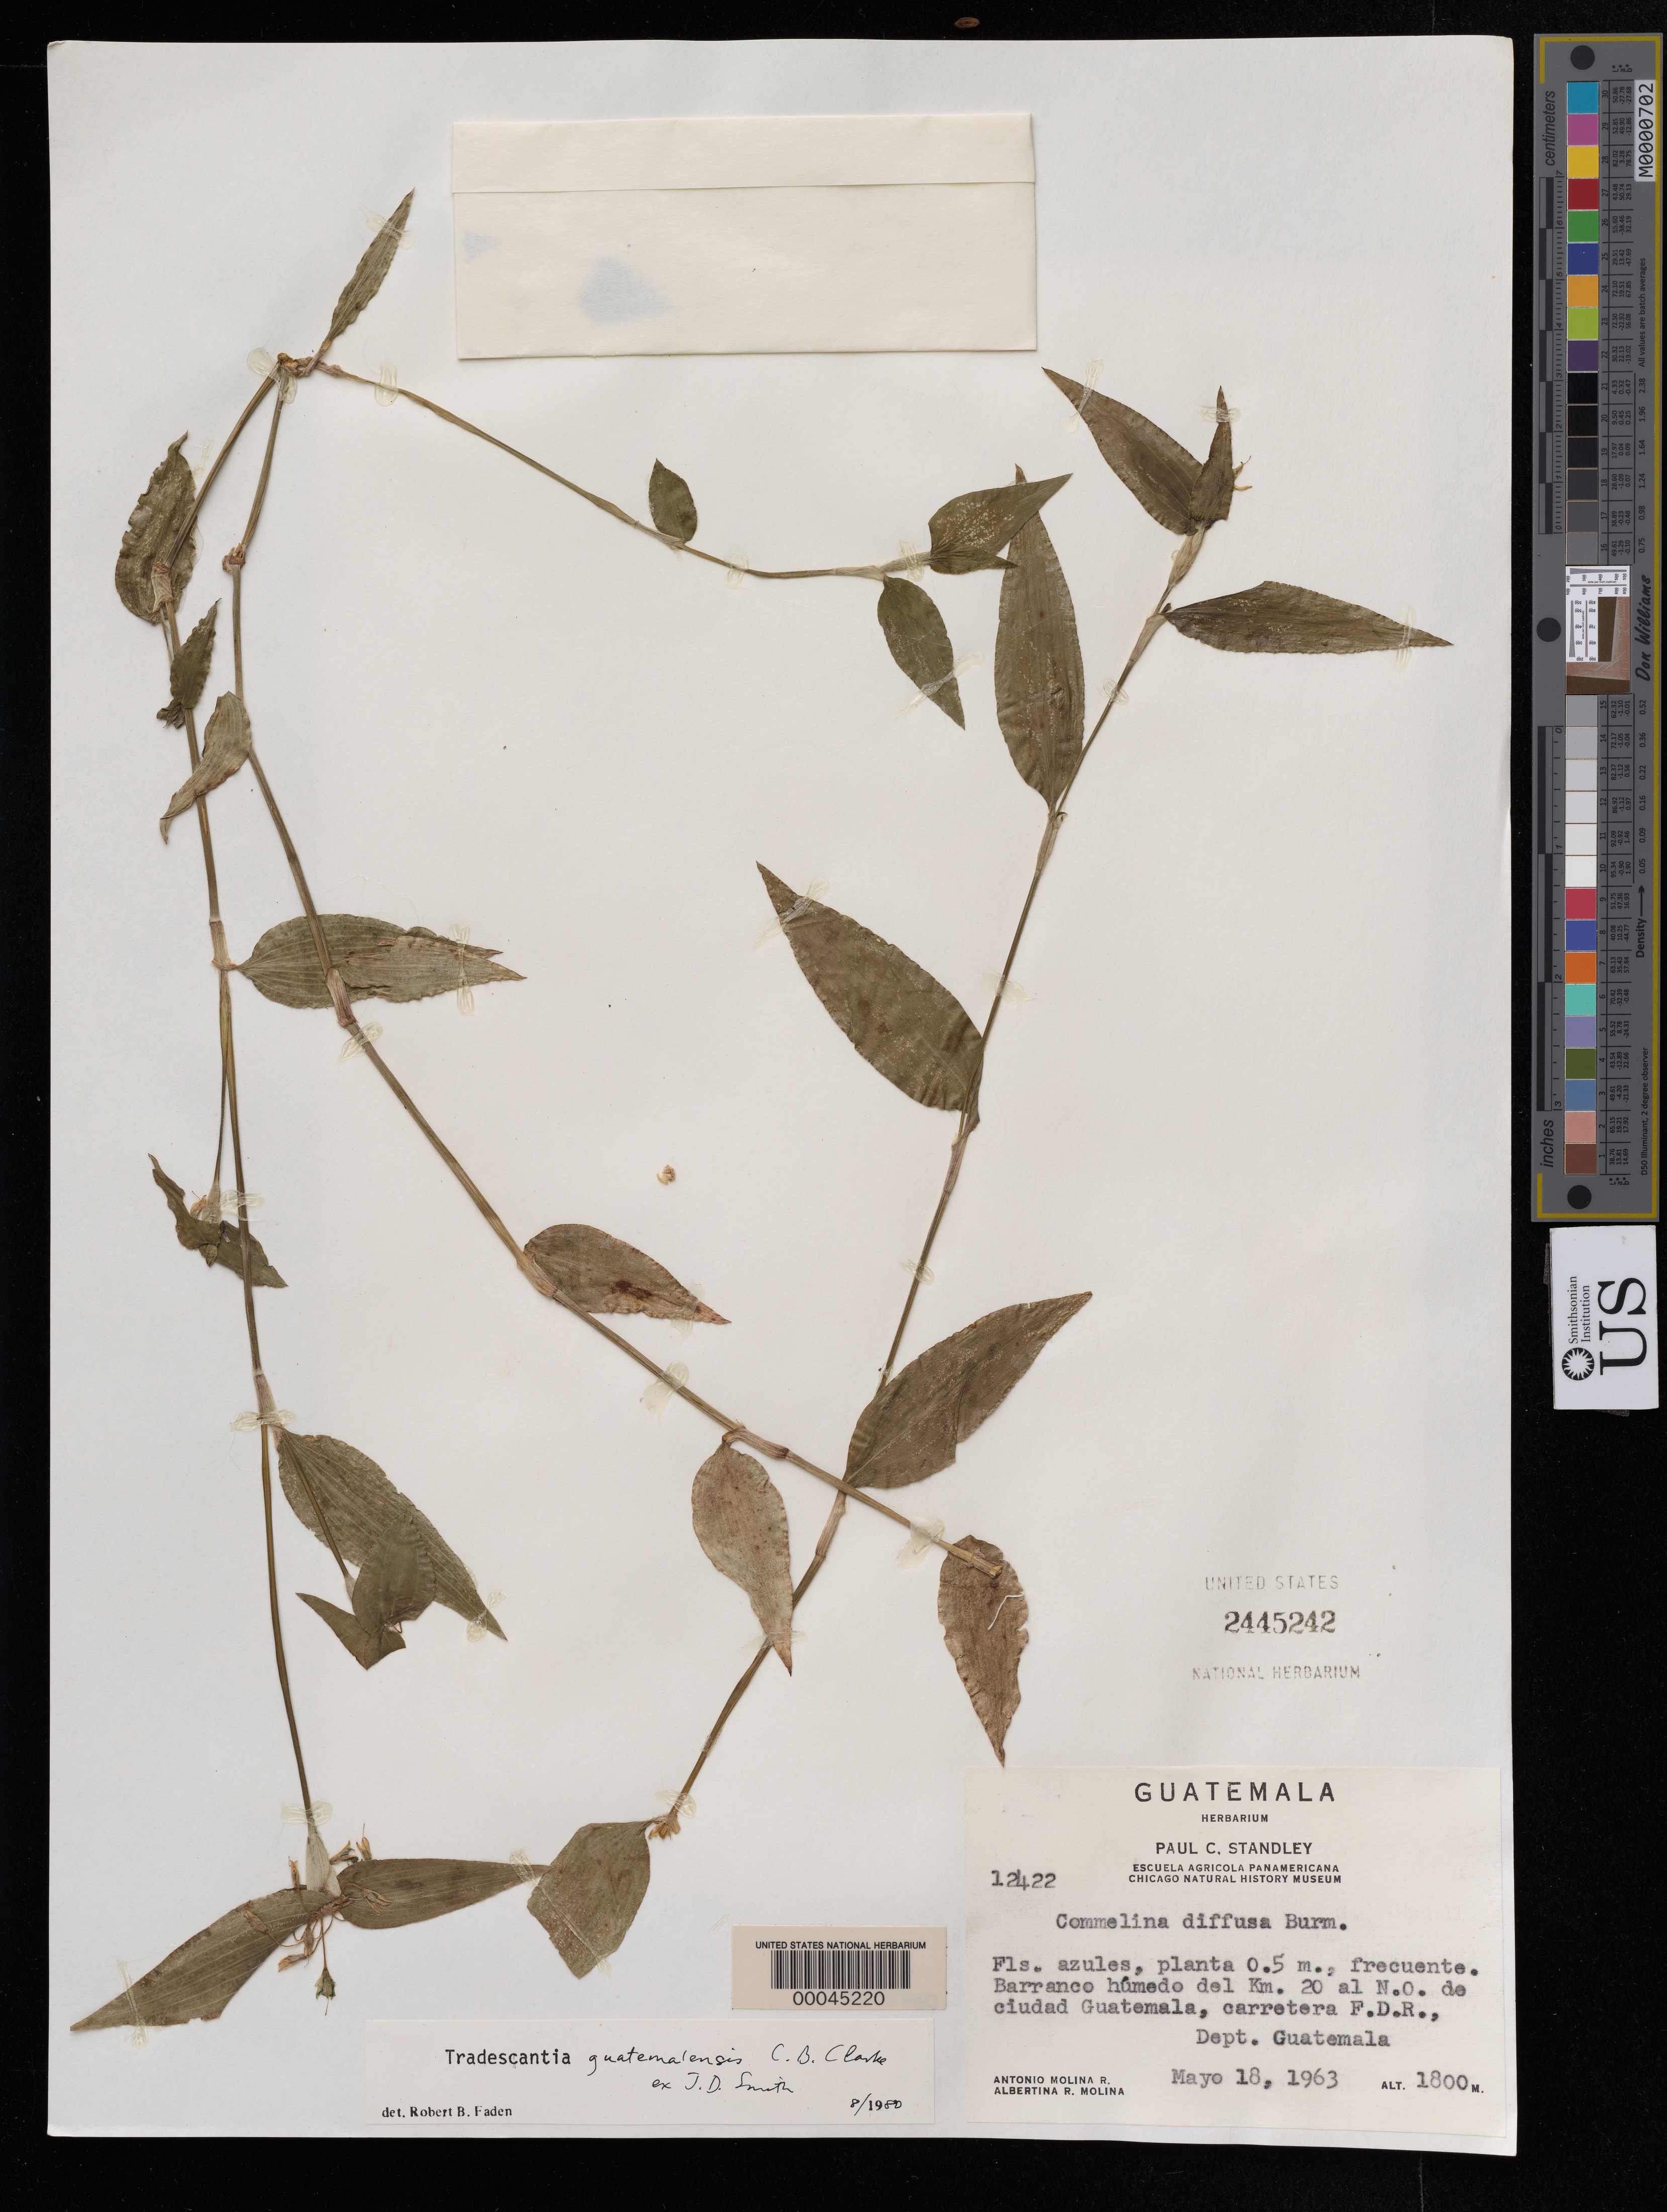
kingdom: Plantae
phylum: Tracheophyta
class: Liliopsida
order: Commelinales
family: Commelinaceae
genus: Tradescantia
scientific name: Tradescantia guatemalensis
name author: C.B. Clarke ex Donn. Sm.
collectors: A. Molina R. & A. Molina R.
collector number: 12422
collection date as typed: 18 May 1963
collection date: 1963-05-18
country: Guatemala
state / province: Guatemala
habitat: Moist barranca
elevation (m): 1800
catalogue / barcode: US 2445242